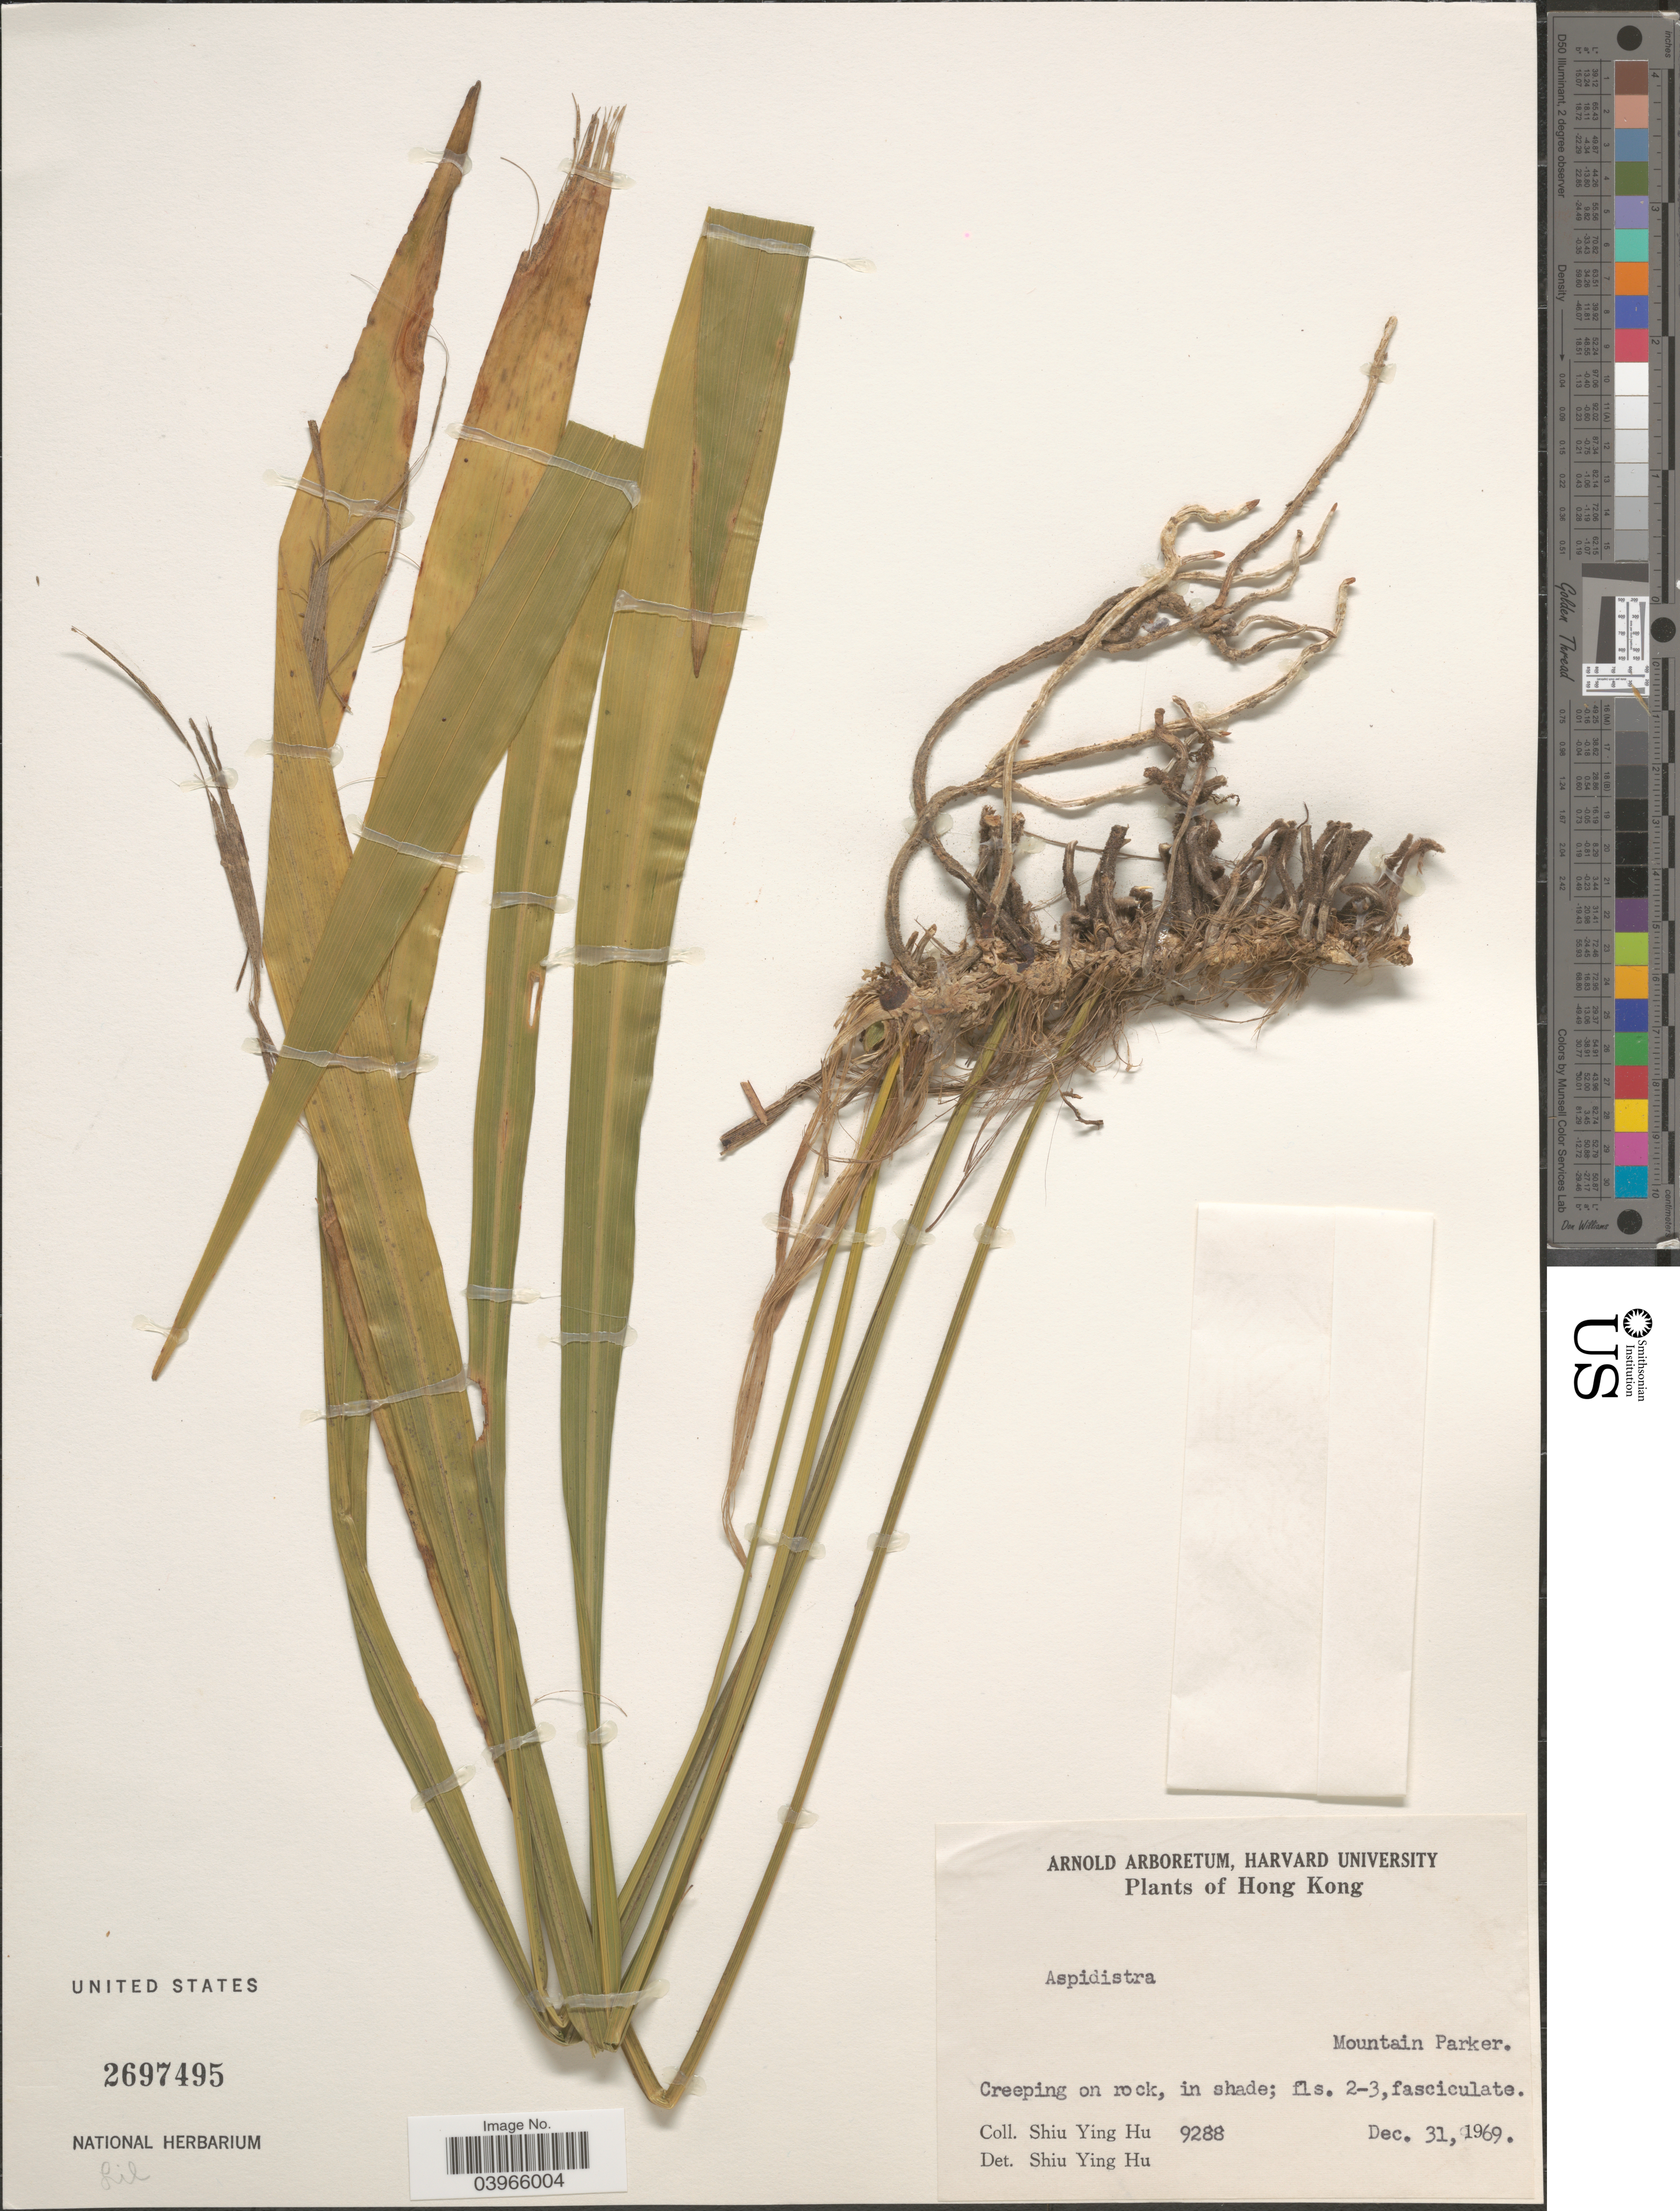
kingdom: Plantae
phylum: Tracheophyta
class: Liliopsida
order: Asparagales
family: Asparagaceae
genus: Aspidistra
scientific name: Aspidistra sp.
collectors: S. Y. Hu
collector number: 9288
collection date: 1969-12-31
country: China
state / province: Hong Kong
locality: Mountain Parker.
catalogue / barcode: US 2697495